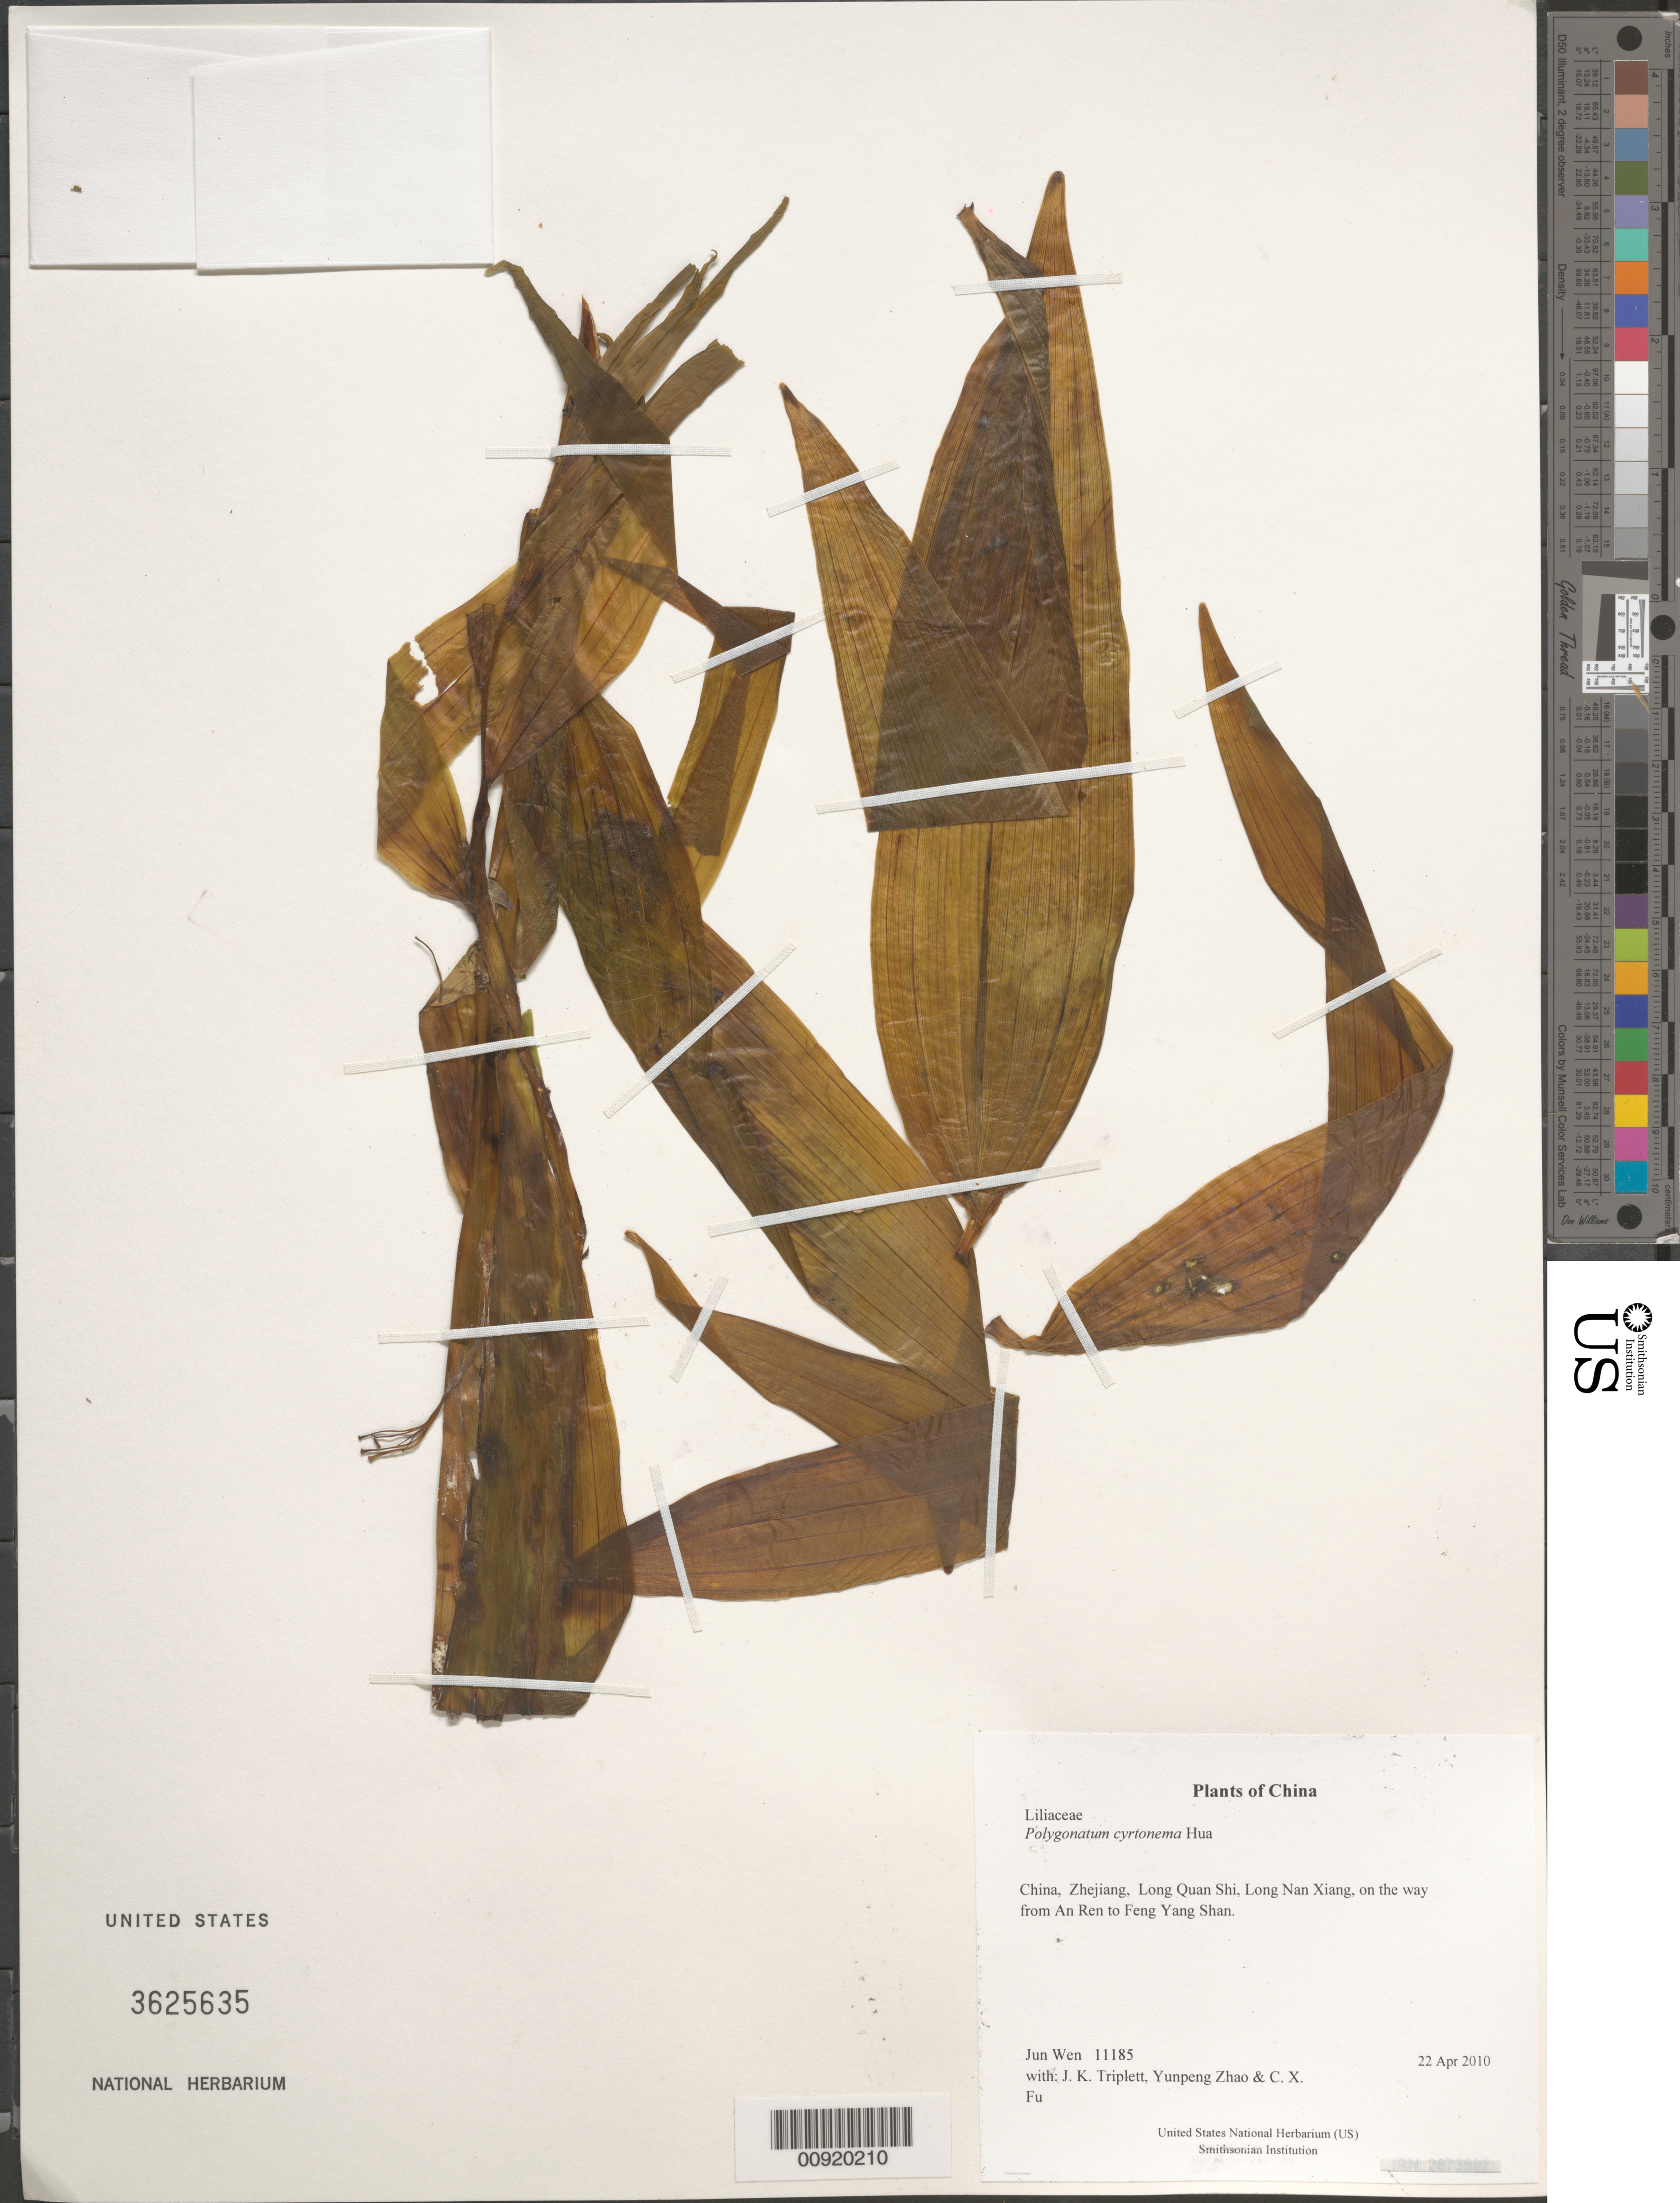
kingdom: Plantae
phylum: Tracheophyta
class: Liliopsida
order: Asparagales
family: Asparagaceae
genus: Polygonatum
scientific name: Polygonatum cyrtonema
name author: Hua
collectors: J. Wen, J. K. Triplett, Yunpeng Zhao & C. X. Fu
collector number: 11185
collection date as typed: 22 Apr 2010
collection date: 2010-04-22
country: China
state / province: Zhejiang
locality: Long Quan Shi, Long Nan Xiang, on the way from An Ren to Feng Yang Shan.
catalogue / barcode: US 3625635